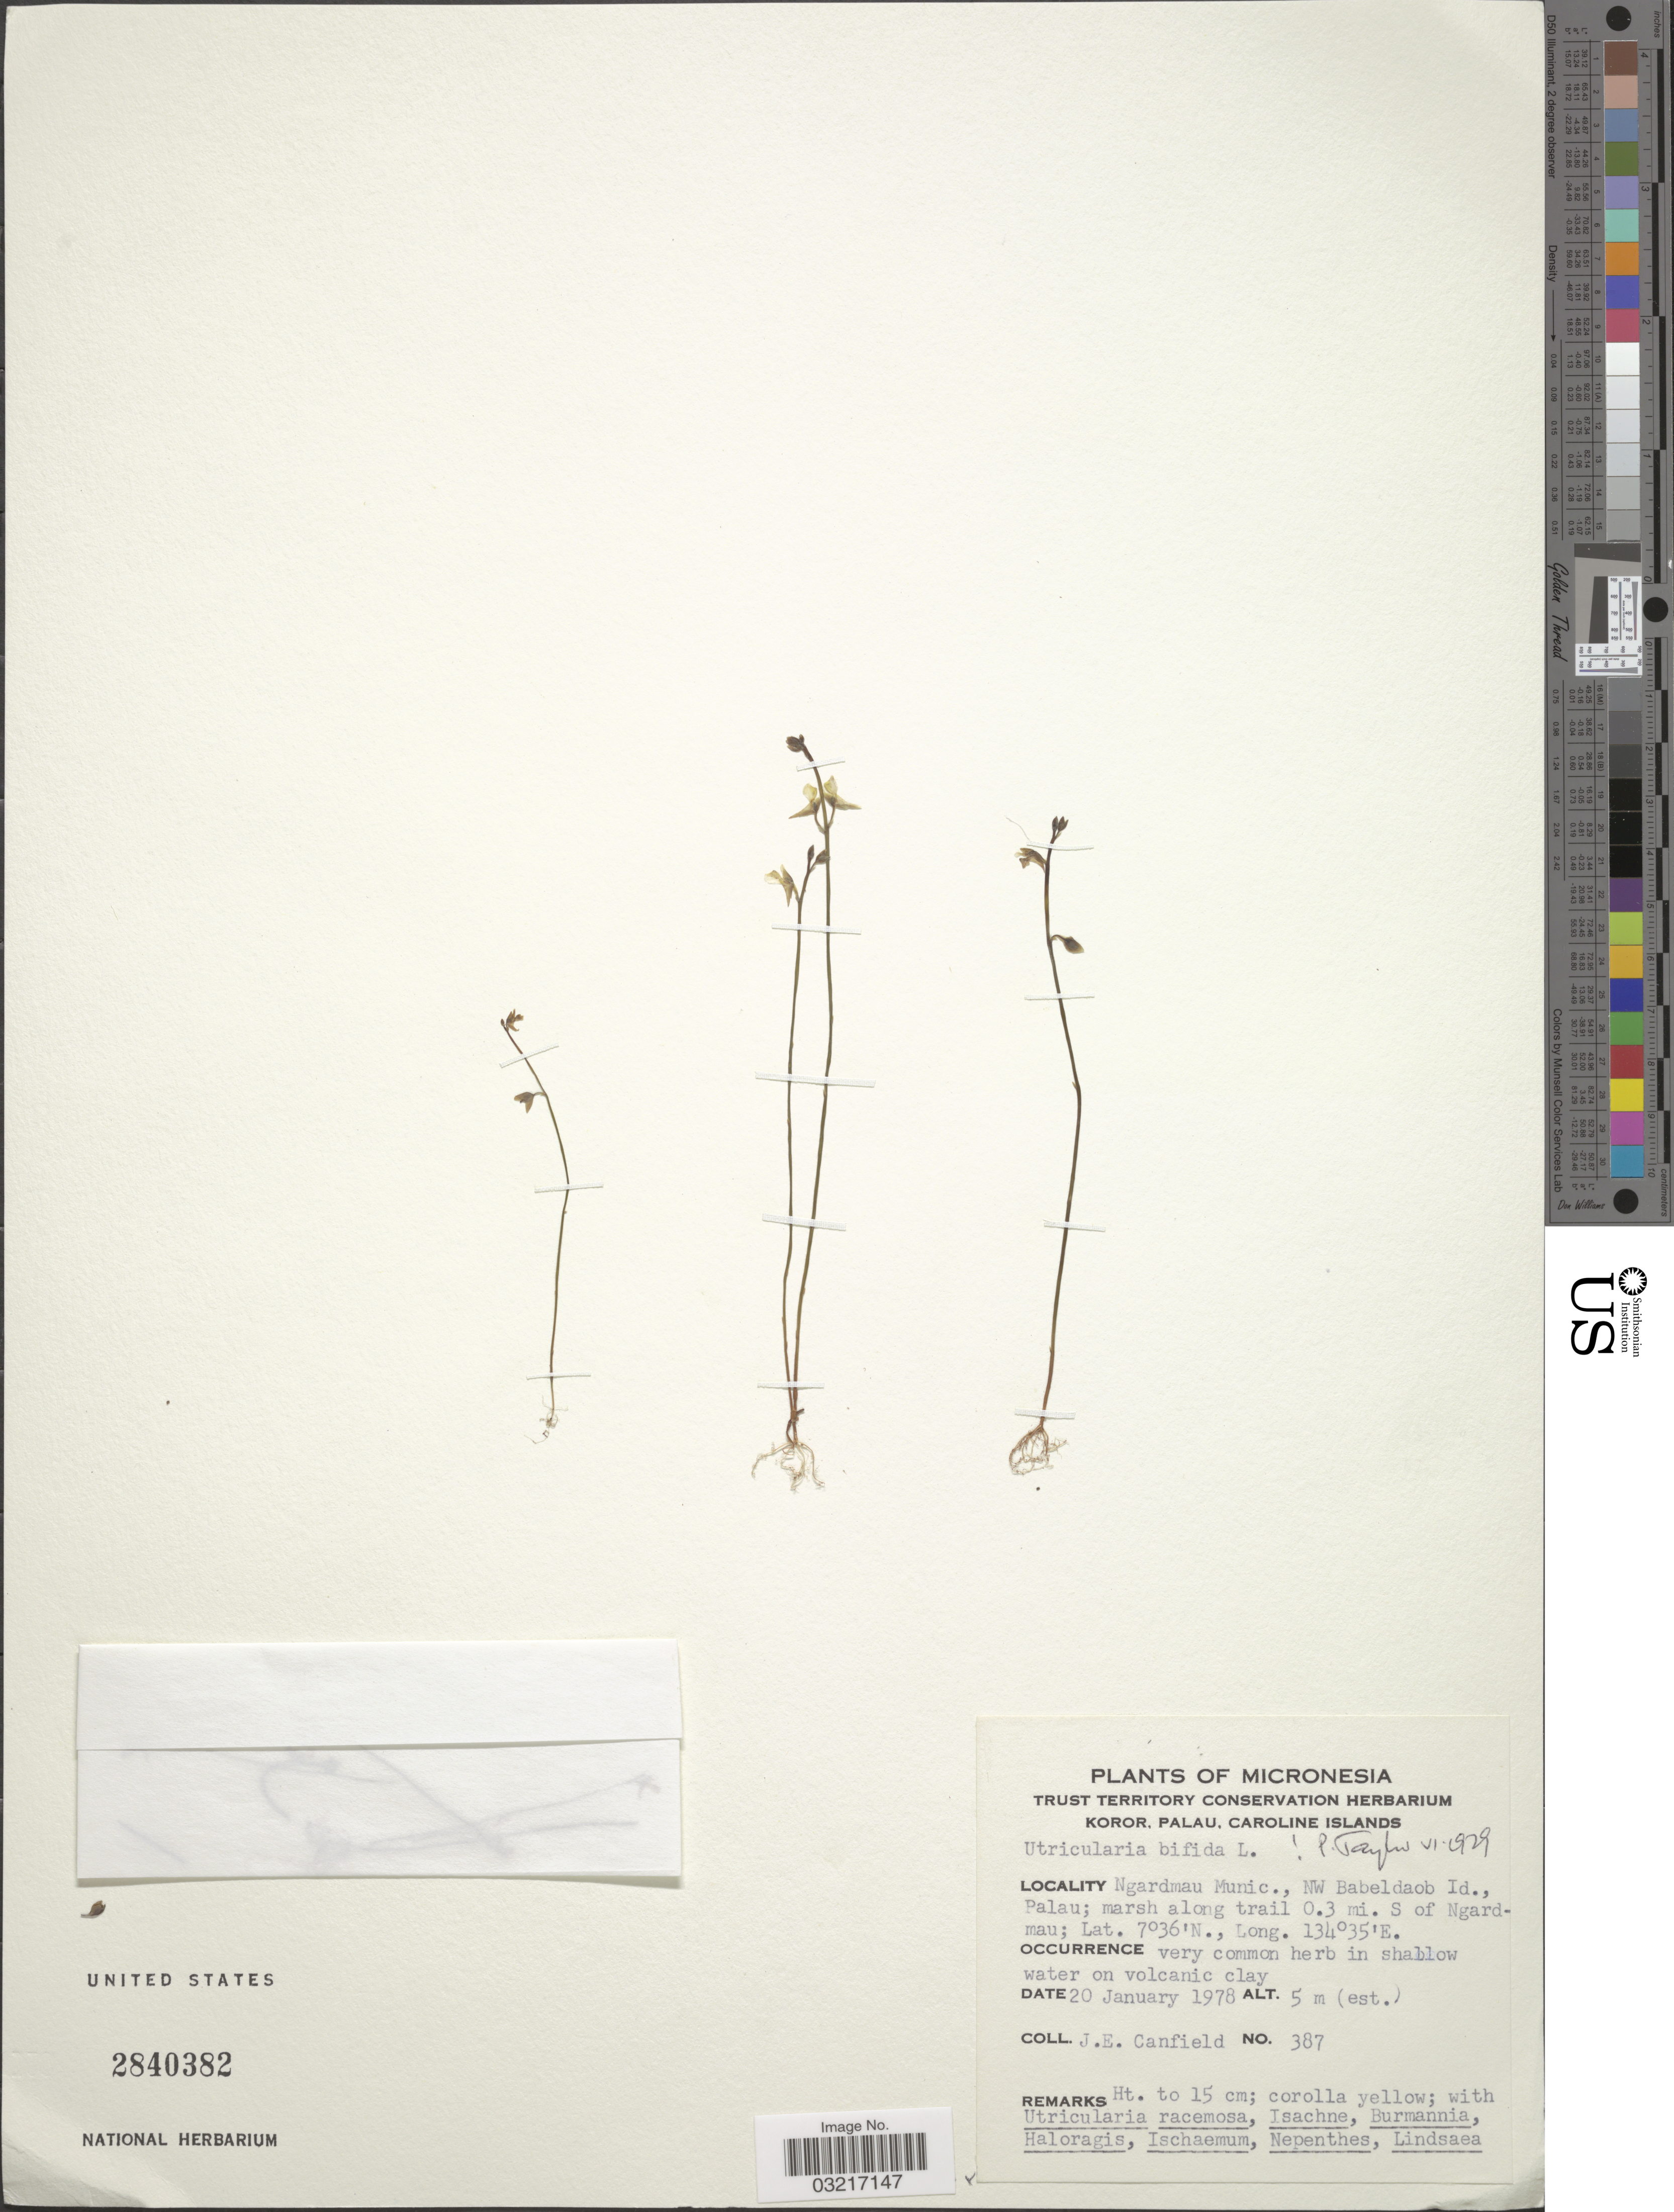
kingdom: Plantae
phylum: Tracheophyta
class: Magnoliopsida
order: Lamiales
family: Lentibulariaceae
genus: Utricularia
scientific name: Utricularia bifida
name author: L.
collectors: J. E. Canfield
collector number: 387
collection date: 1978-01-20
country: Palau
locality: Micronesia. Ngardmau Munic., NW Babeldaob Id., Palau; marsh along trail 0.3 mi. S of Ngardmau.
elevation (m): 5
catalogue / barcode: US 2840382